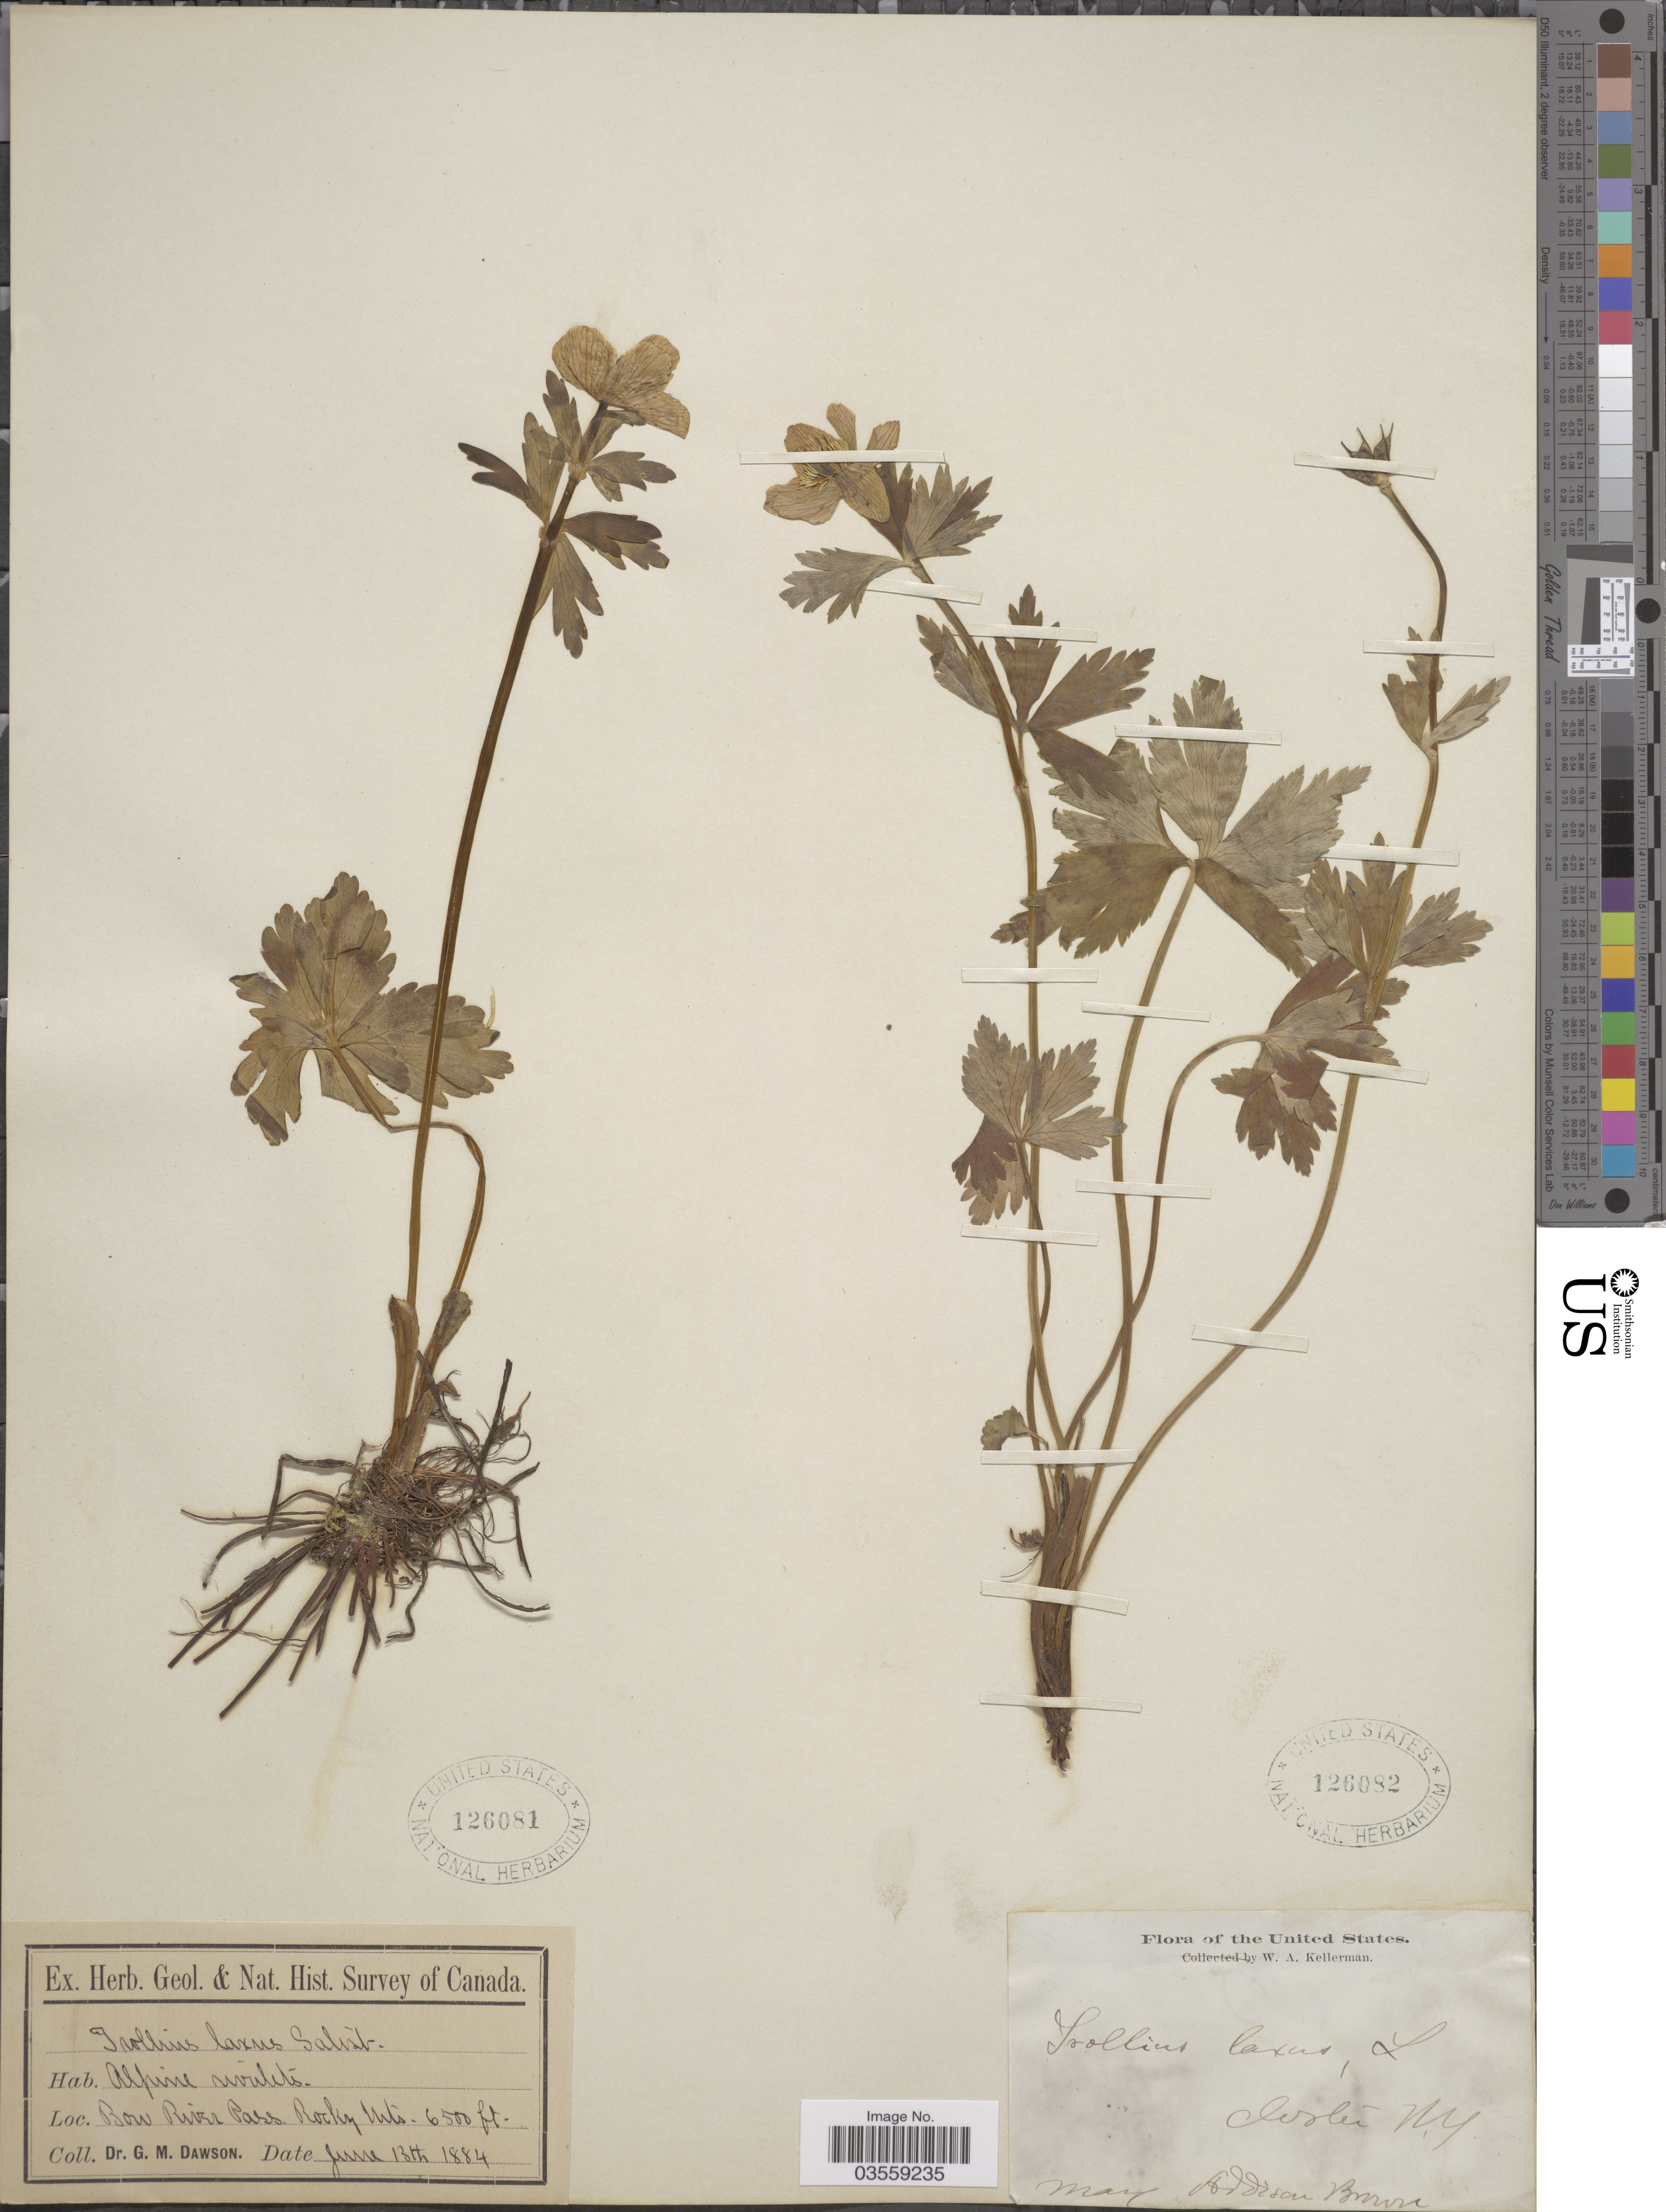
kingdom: Plantae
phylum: Tracheophyta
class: Magnoliopsida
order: Ranunculales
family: Ranunculaceae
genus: Trollius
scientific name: Trollius laxus var. albiflorus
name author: A. Gray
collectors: A. Brown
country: United States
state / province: New York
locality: Coster.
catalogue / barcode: US 126082-2